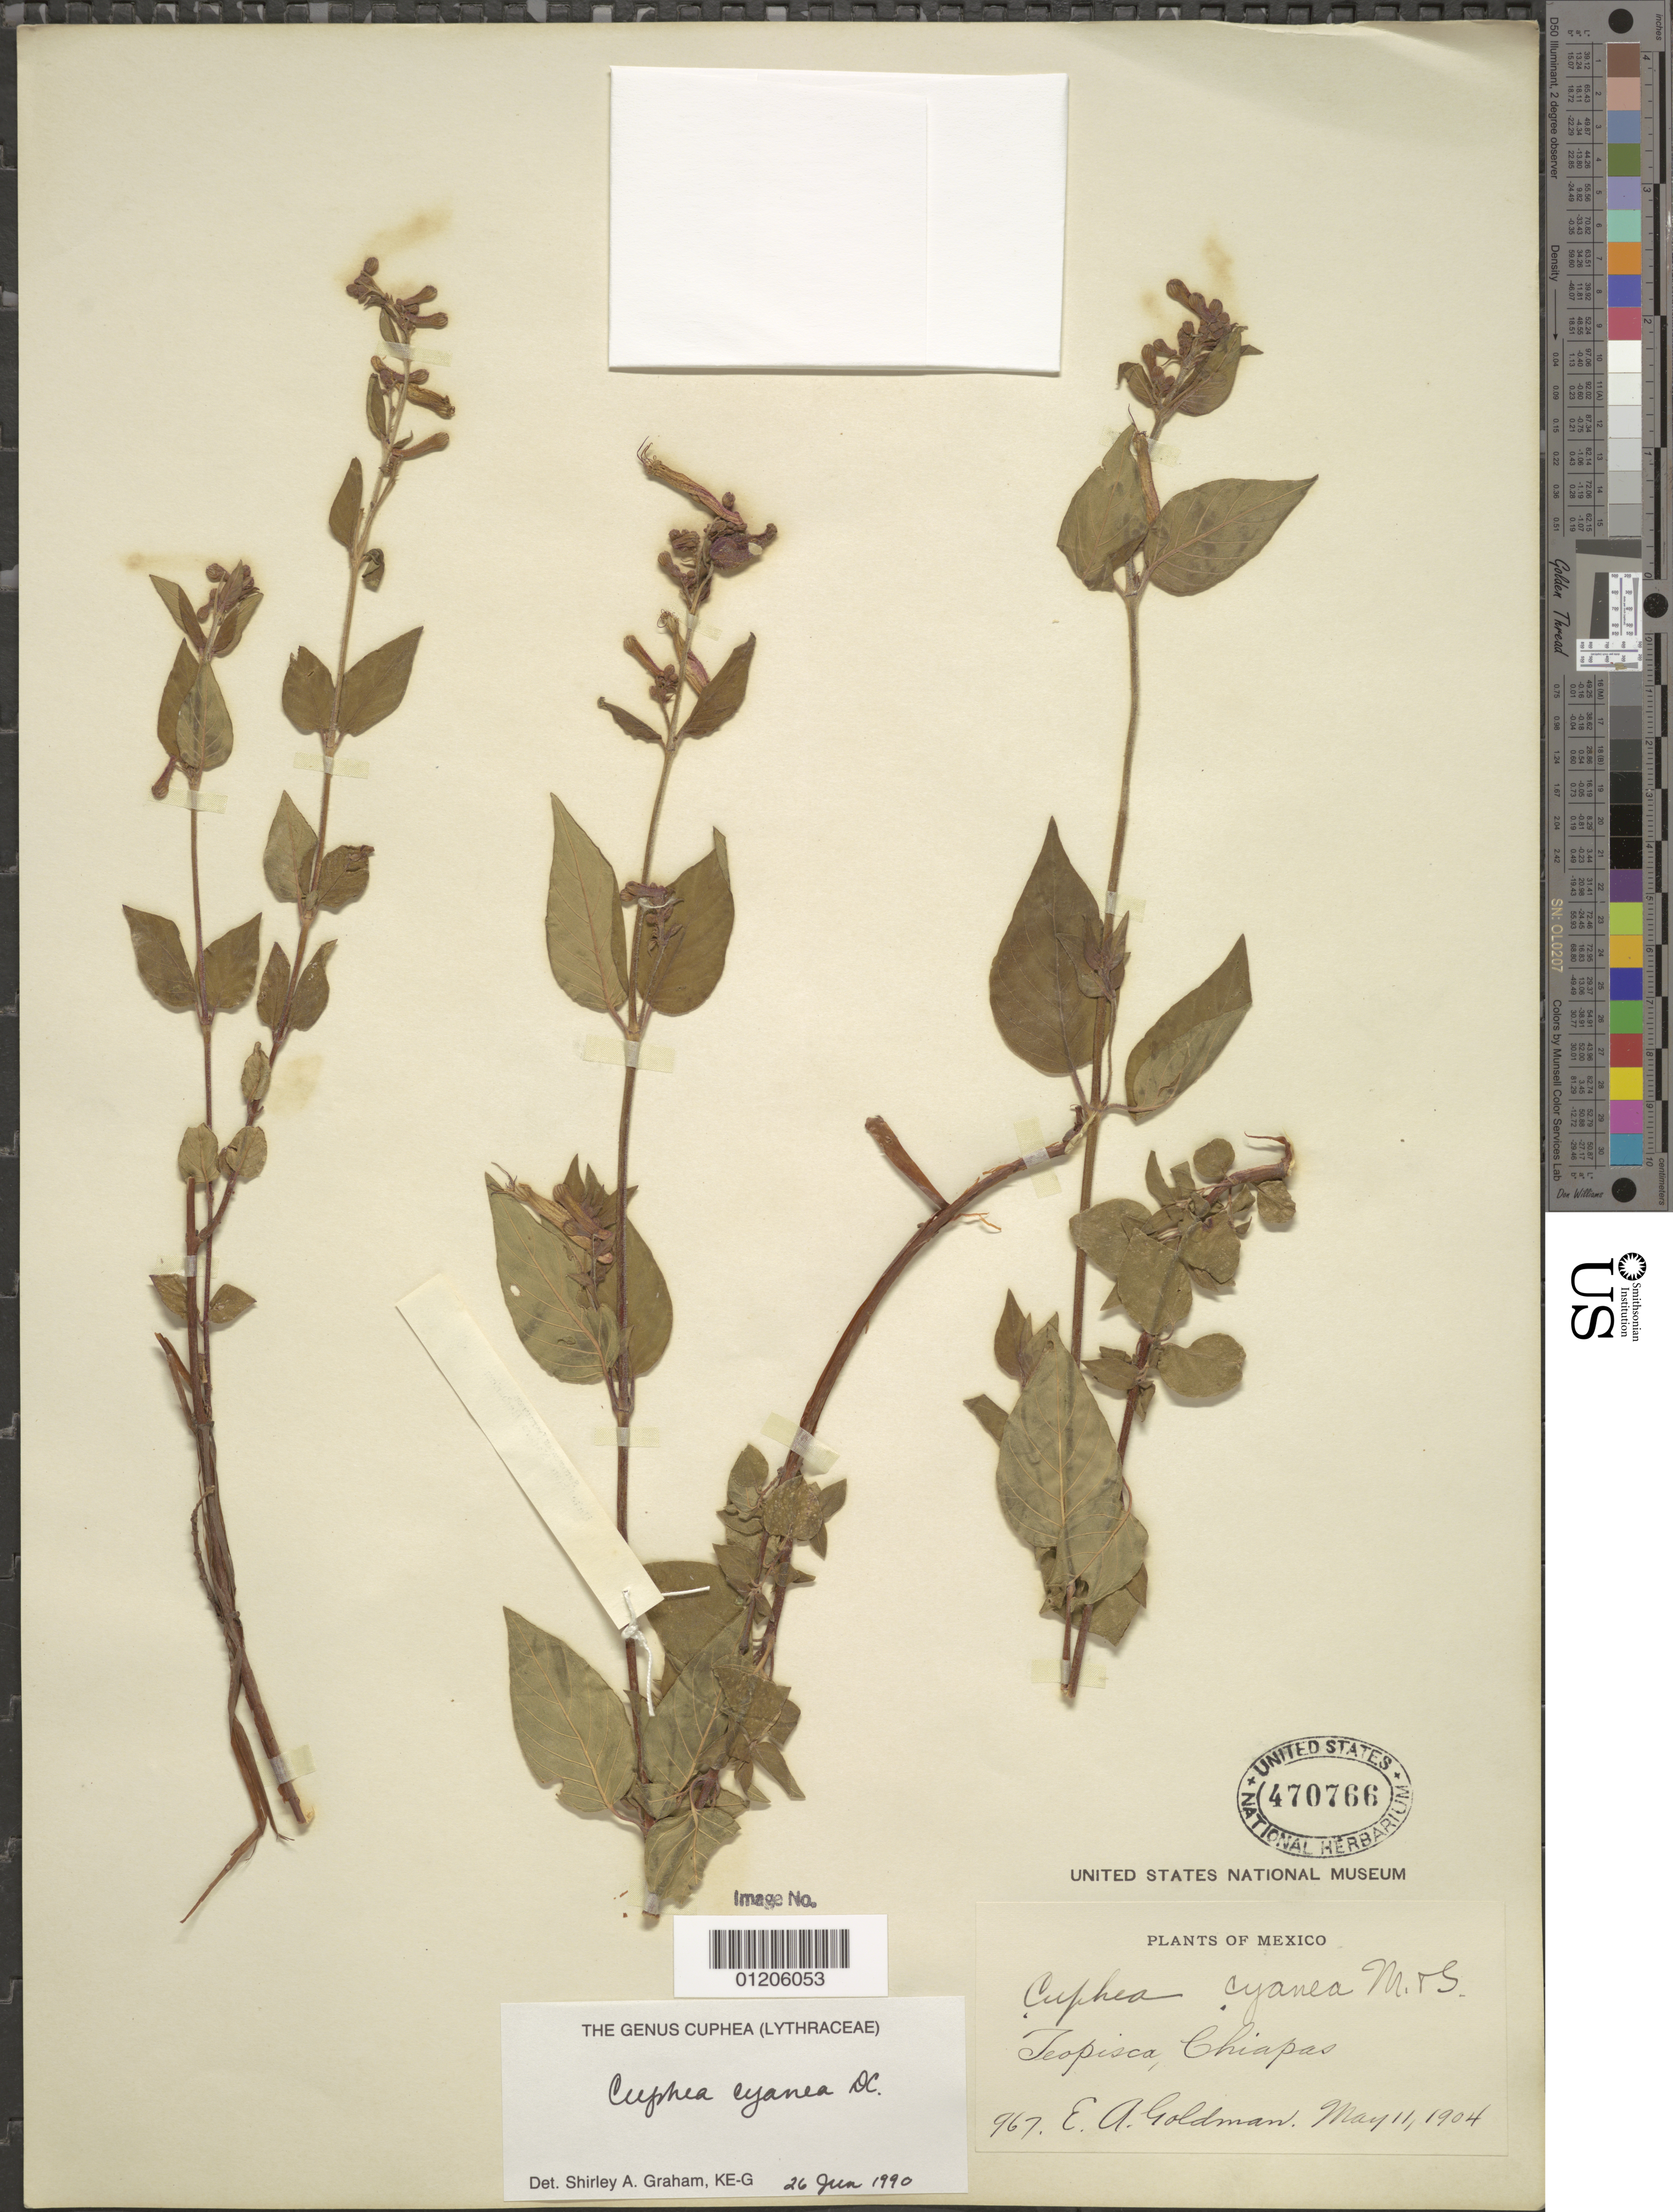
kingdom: Plantae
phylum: Tracheophyta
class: Magnoliopsida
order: Myrtales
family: Lythraceae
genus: Cuphea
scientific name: Cuphea cyanea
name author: DC.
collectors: E. A. Goldman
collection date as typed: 11 May 1904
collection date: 1904-05-11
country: Mexico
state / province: Chiapas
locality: Teopisca, Chiapas.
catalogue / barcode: US 470766